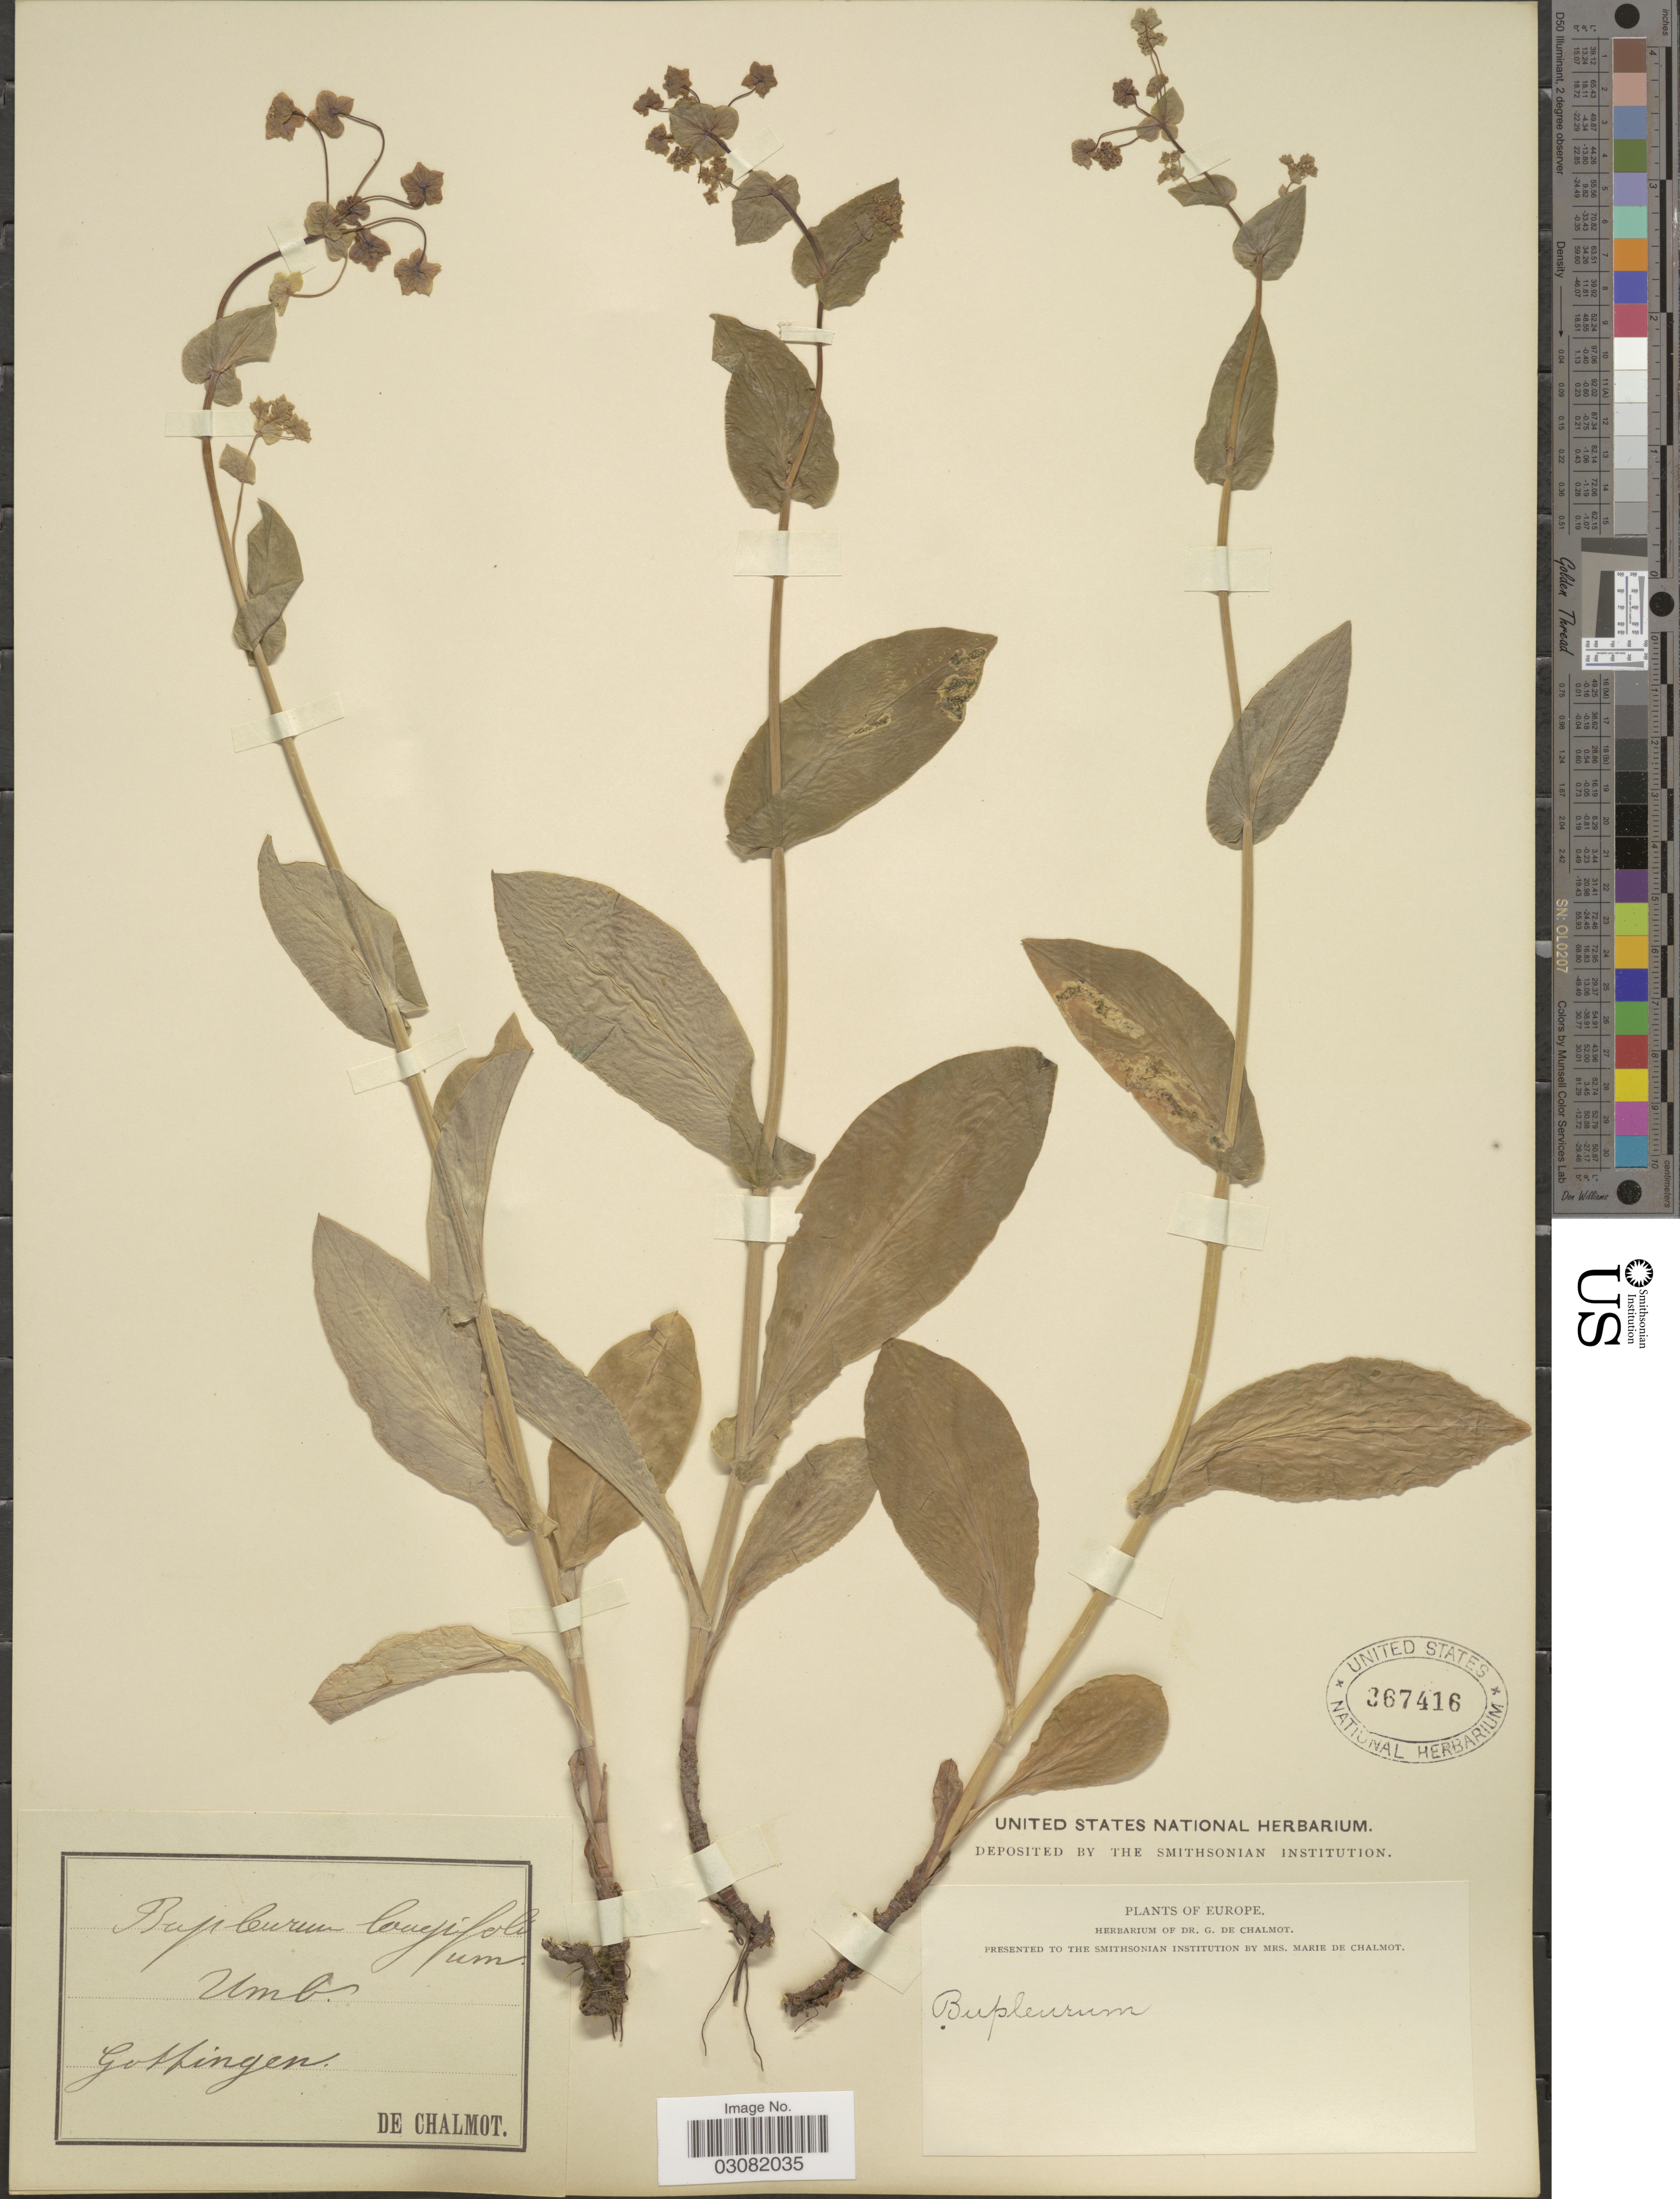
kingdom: Plantae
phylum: Tracheophyta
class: Magnoliopsida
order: Apiales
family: Apiaceae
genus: Bupleurum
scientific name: Bupleurum sp.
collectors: G. de Chalmot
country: Germany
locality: Gottingen. Europe.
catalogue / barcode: US 367416